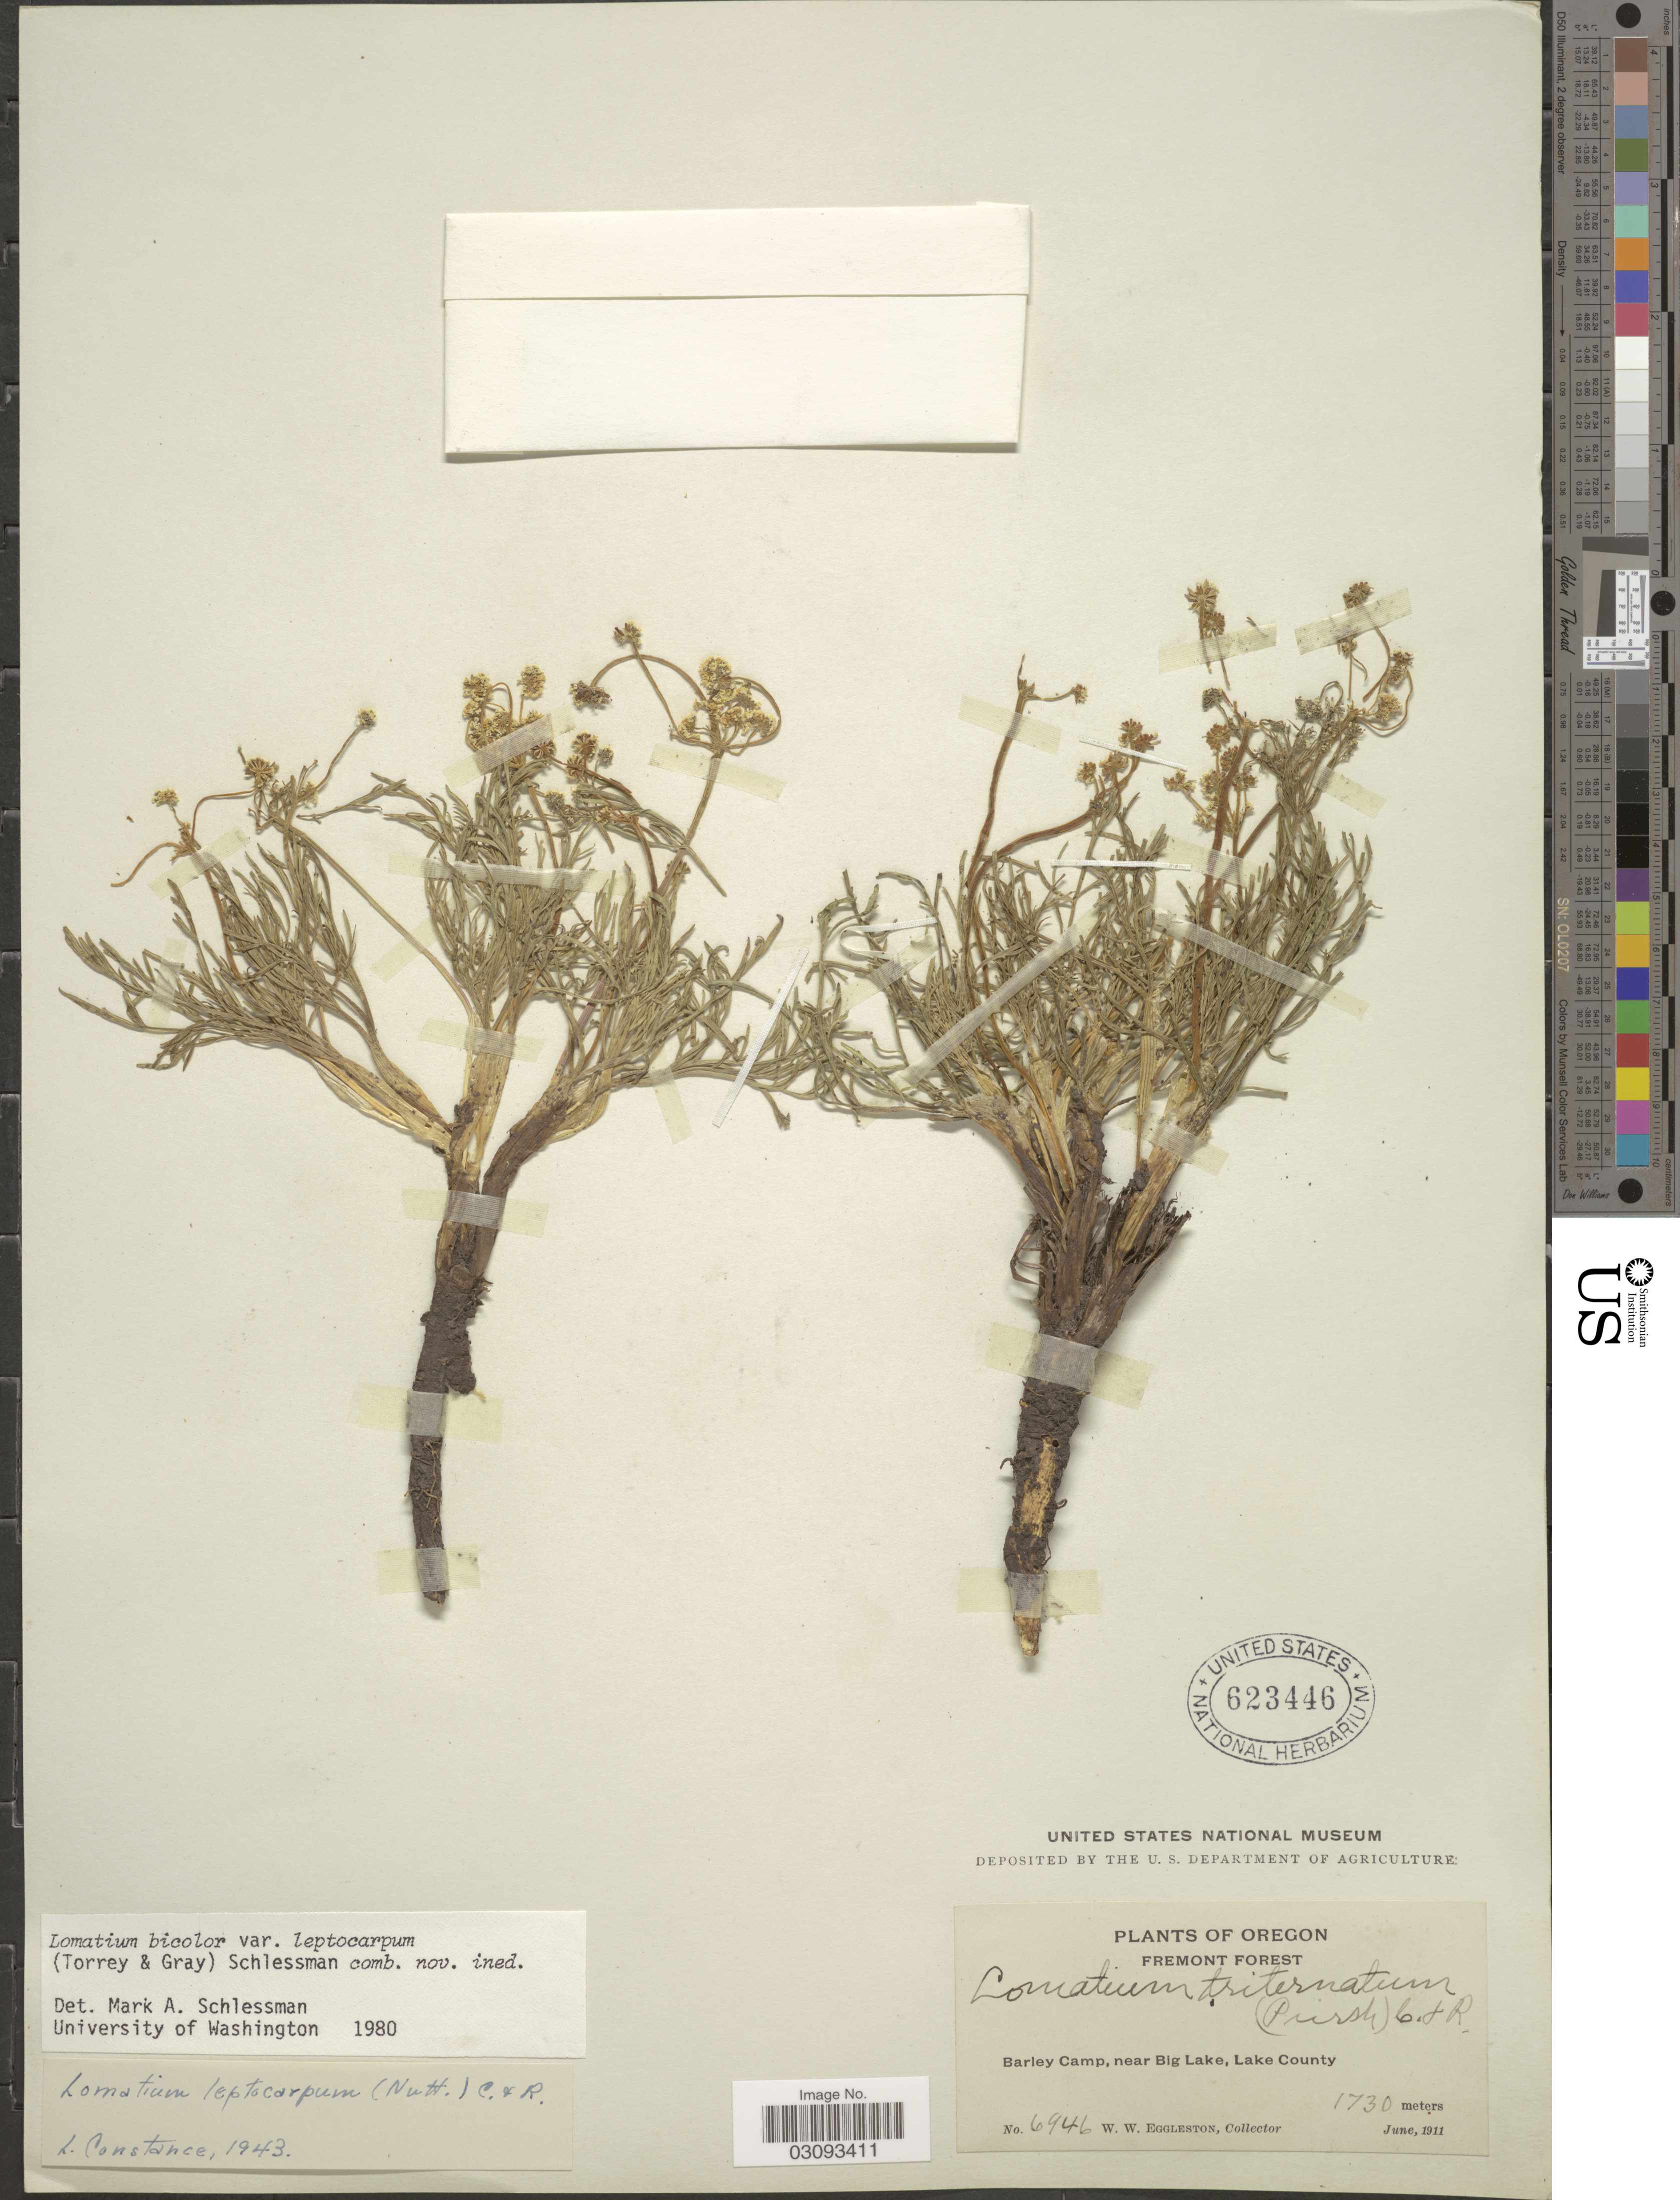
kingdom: Plantae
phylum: Tracheophyta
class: Magnoliopsida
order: Apiales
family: Apiaceae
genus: Lomatium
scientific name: Lomatium bicolor var. leptocarpum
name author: (Torr. & A. Gray) Schlessman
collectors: W. W. Eggleston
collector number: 6946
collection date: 1911-06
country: United States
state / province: Oregon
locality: Fremont Forest. Barley Camp, near Big Lake, Lake County.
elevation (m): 1730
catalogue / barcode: US 623446